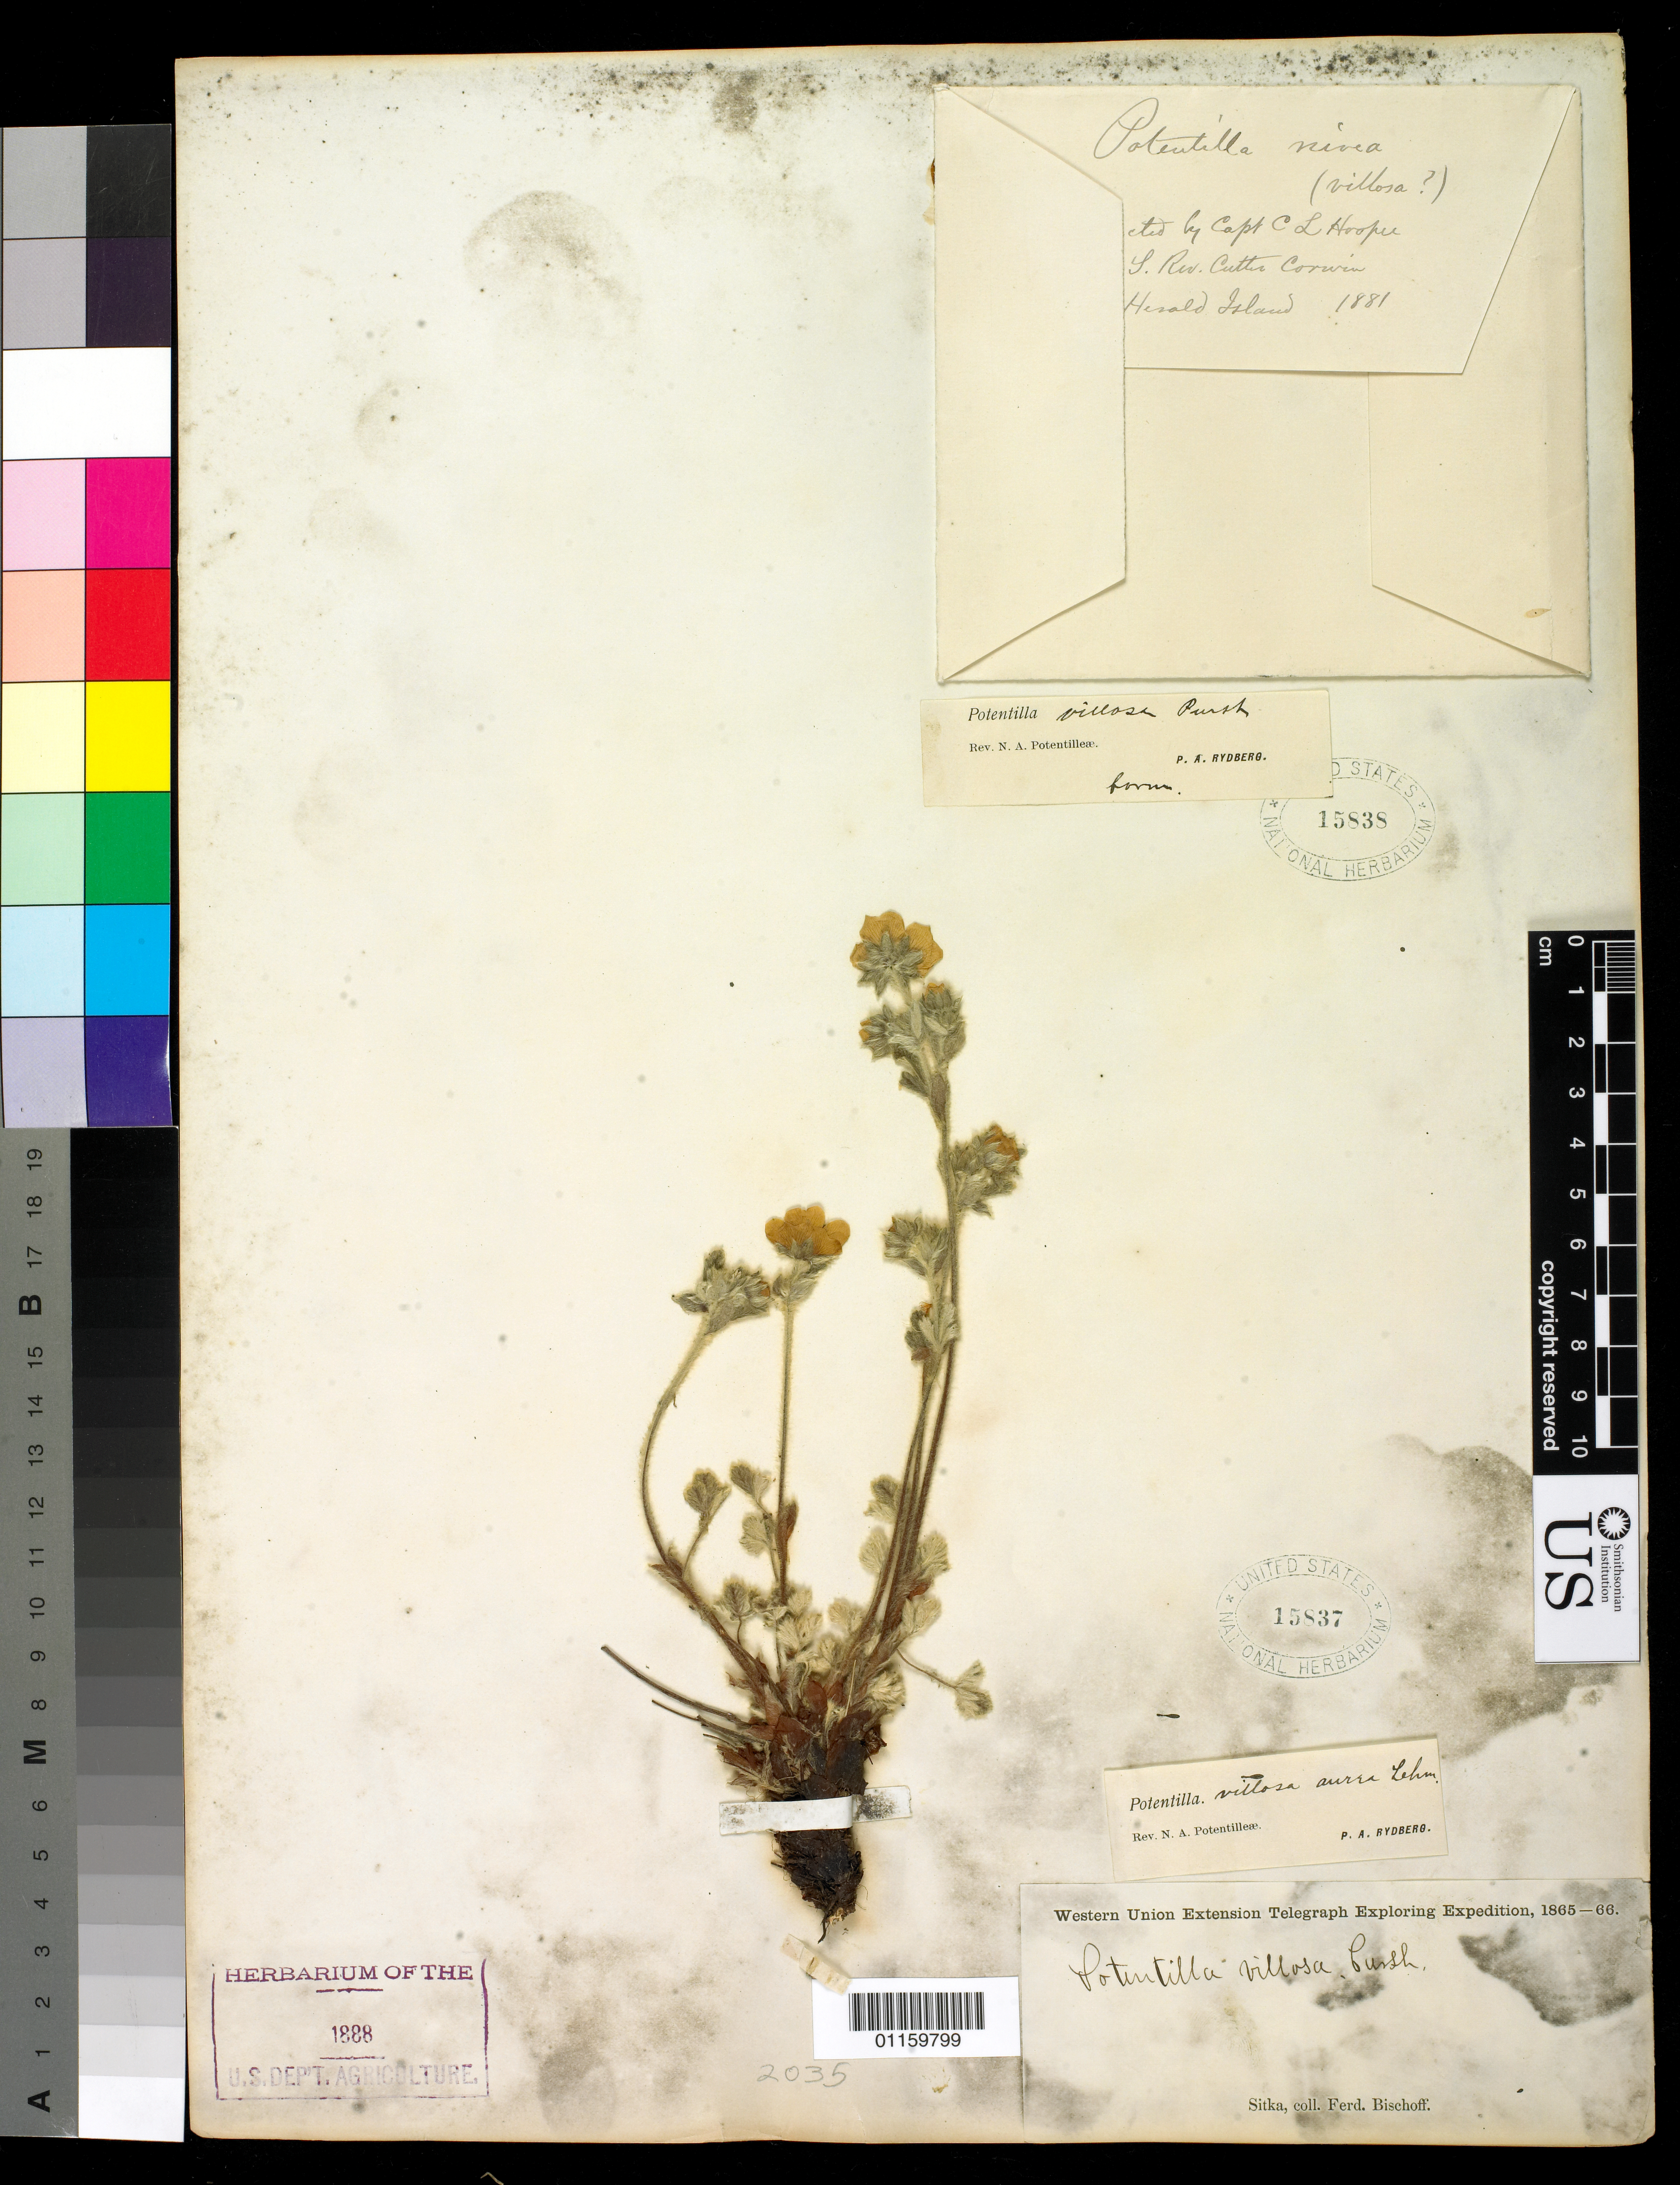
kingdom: Plantae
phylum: Tracheophyta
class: Magnoliopsida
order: Rosales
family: Rosaceae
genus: Potentilla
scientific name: Potentilla villosa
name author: Pall. ex Pursh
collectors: F. Bischoff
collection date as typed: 1865 to -- --- 1866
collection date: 1865/1866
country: United States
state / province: Alaska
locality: Sitka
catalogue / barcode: US 15837